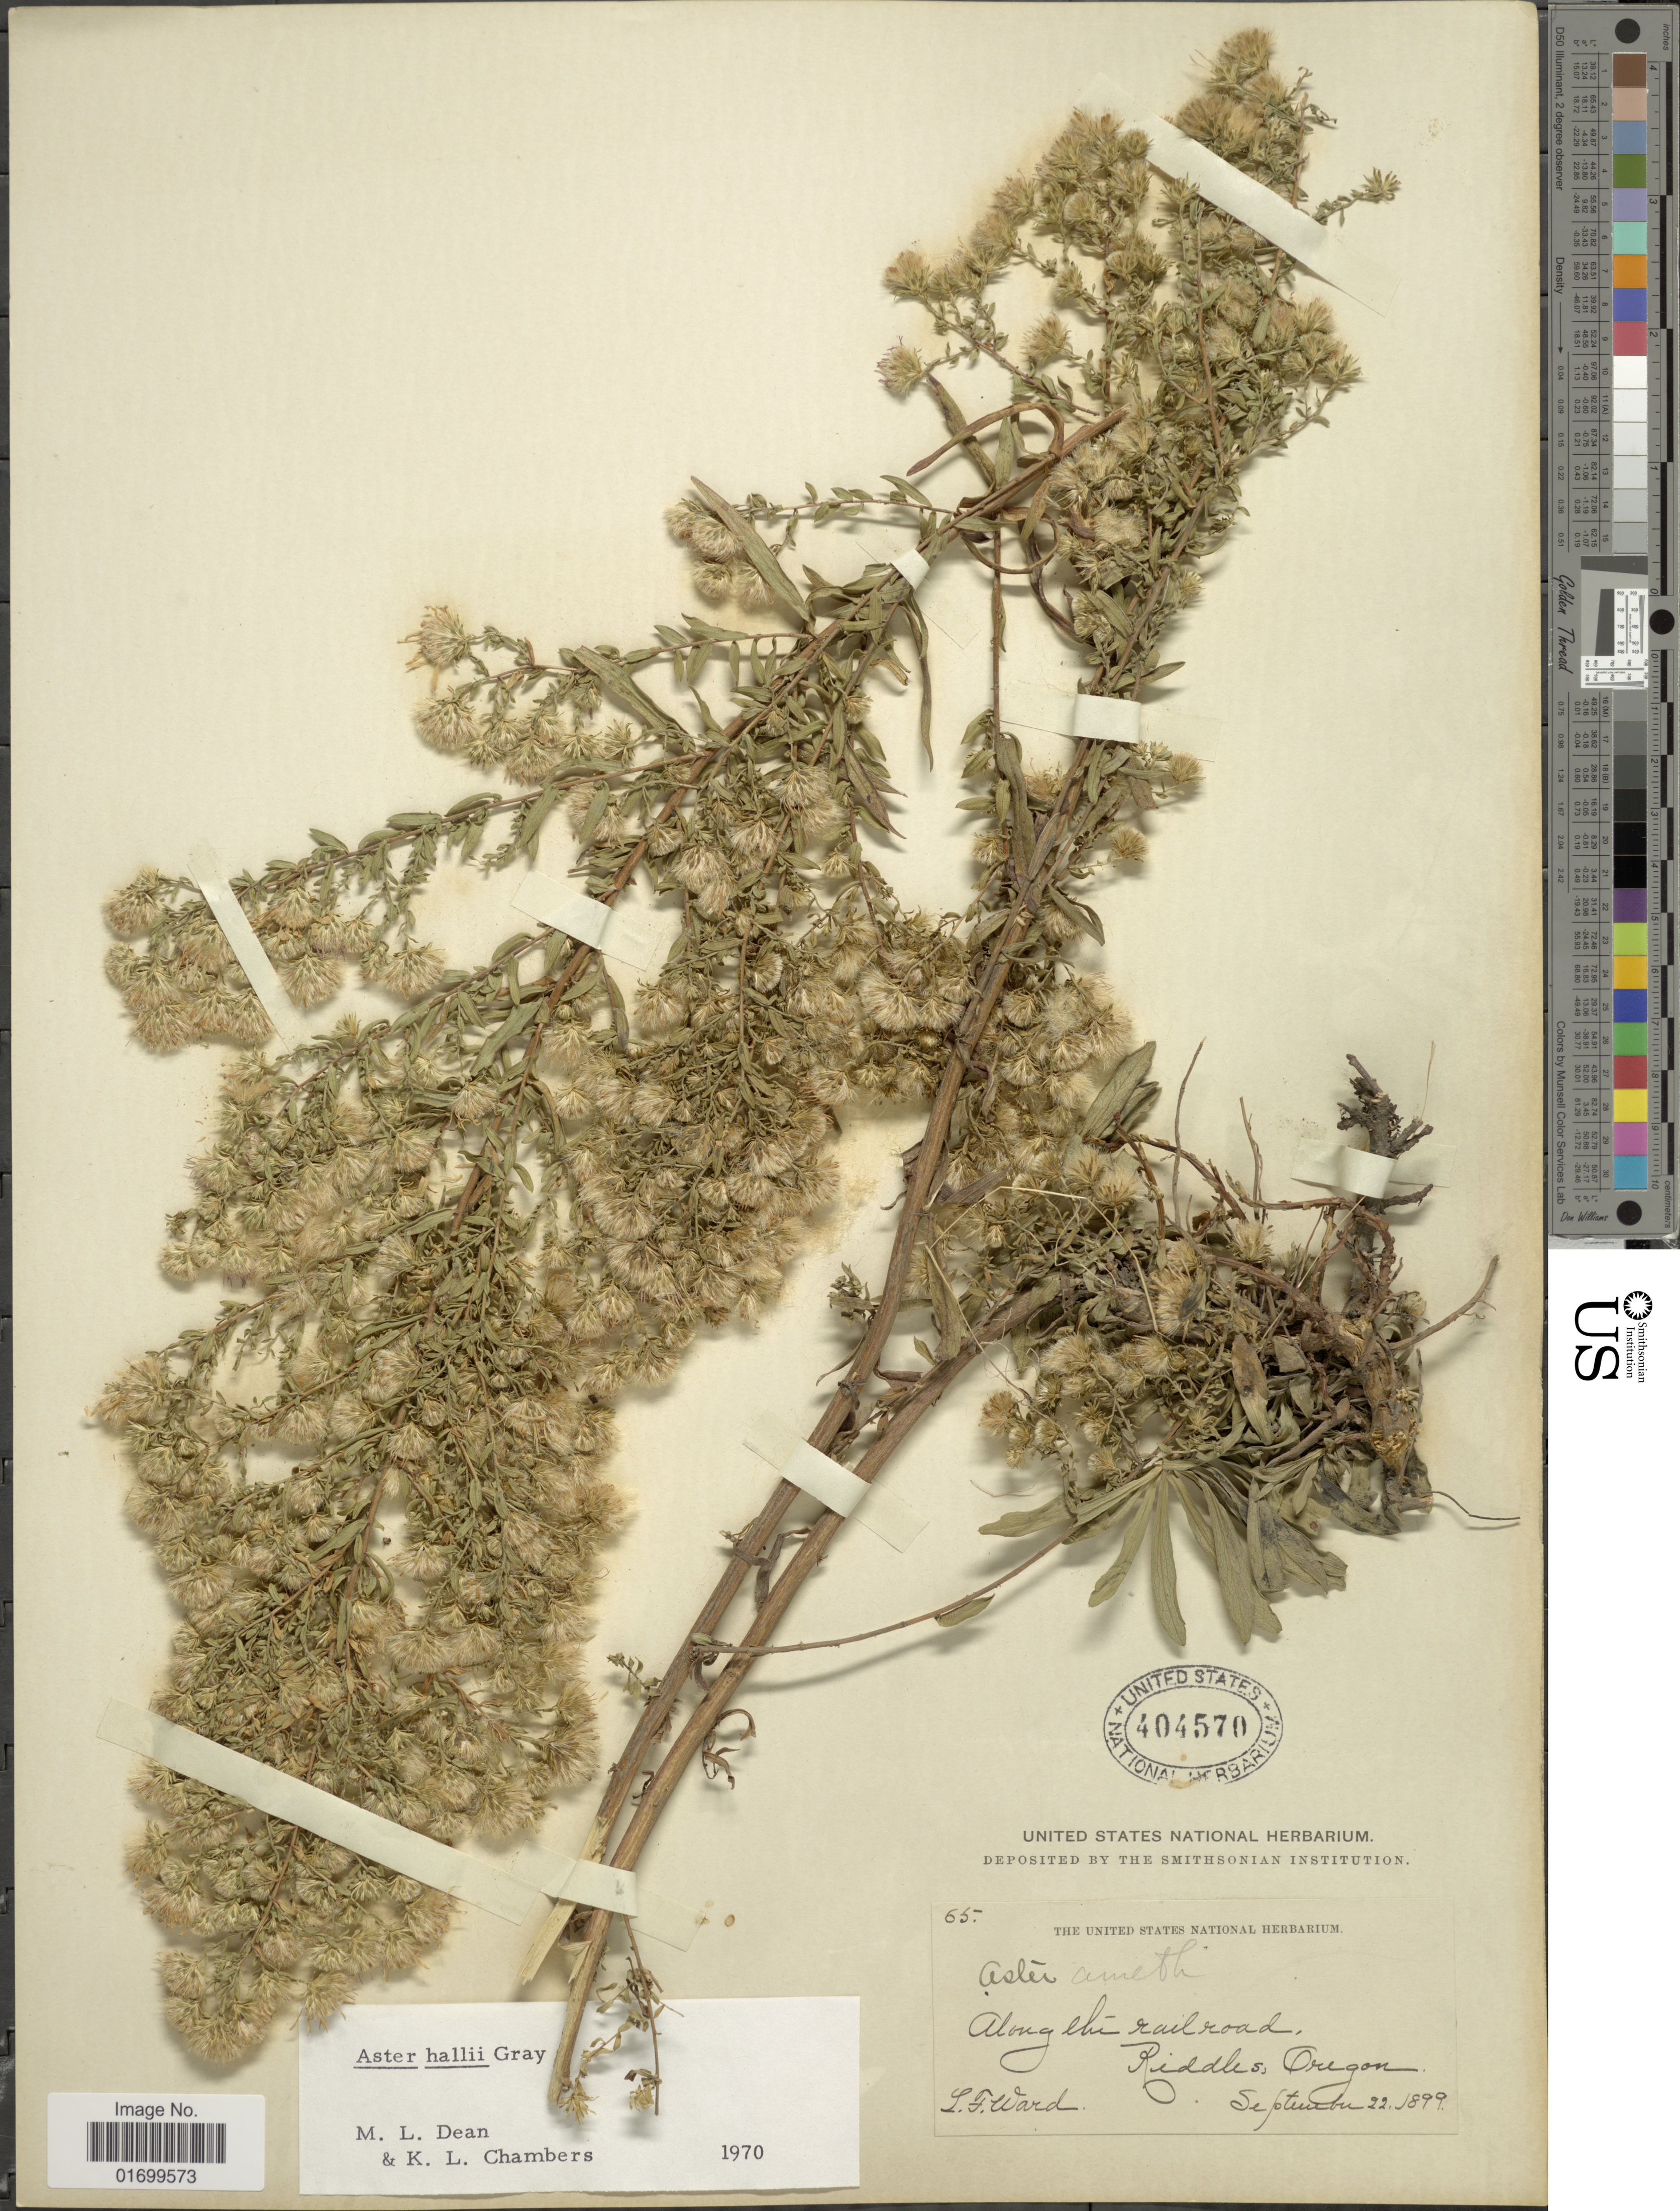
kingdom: Plantae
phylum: Tracheophyta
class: Magnoliopsida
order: Asterales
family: Asteraceae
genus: Symphyotrichum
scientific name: Symphyotrichum hallii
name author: (A. Gray) G.L. Nesom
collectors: L. Ward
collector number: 65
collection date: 1899-09-22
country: United States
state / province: Oregon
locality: Along the railroad, Riddles.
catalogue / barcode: US 404570